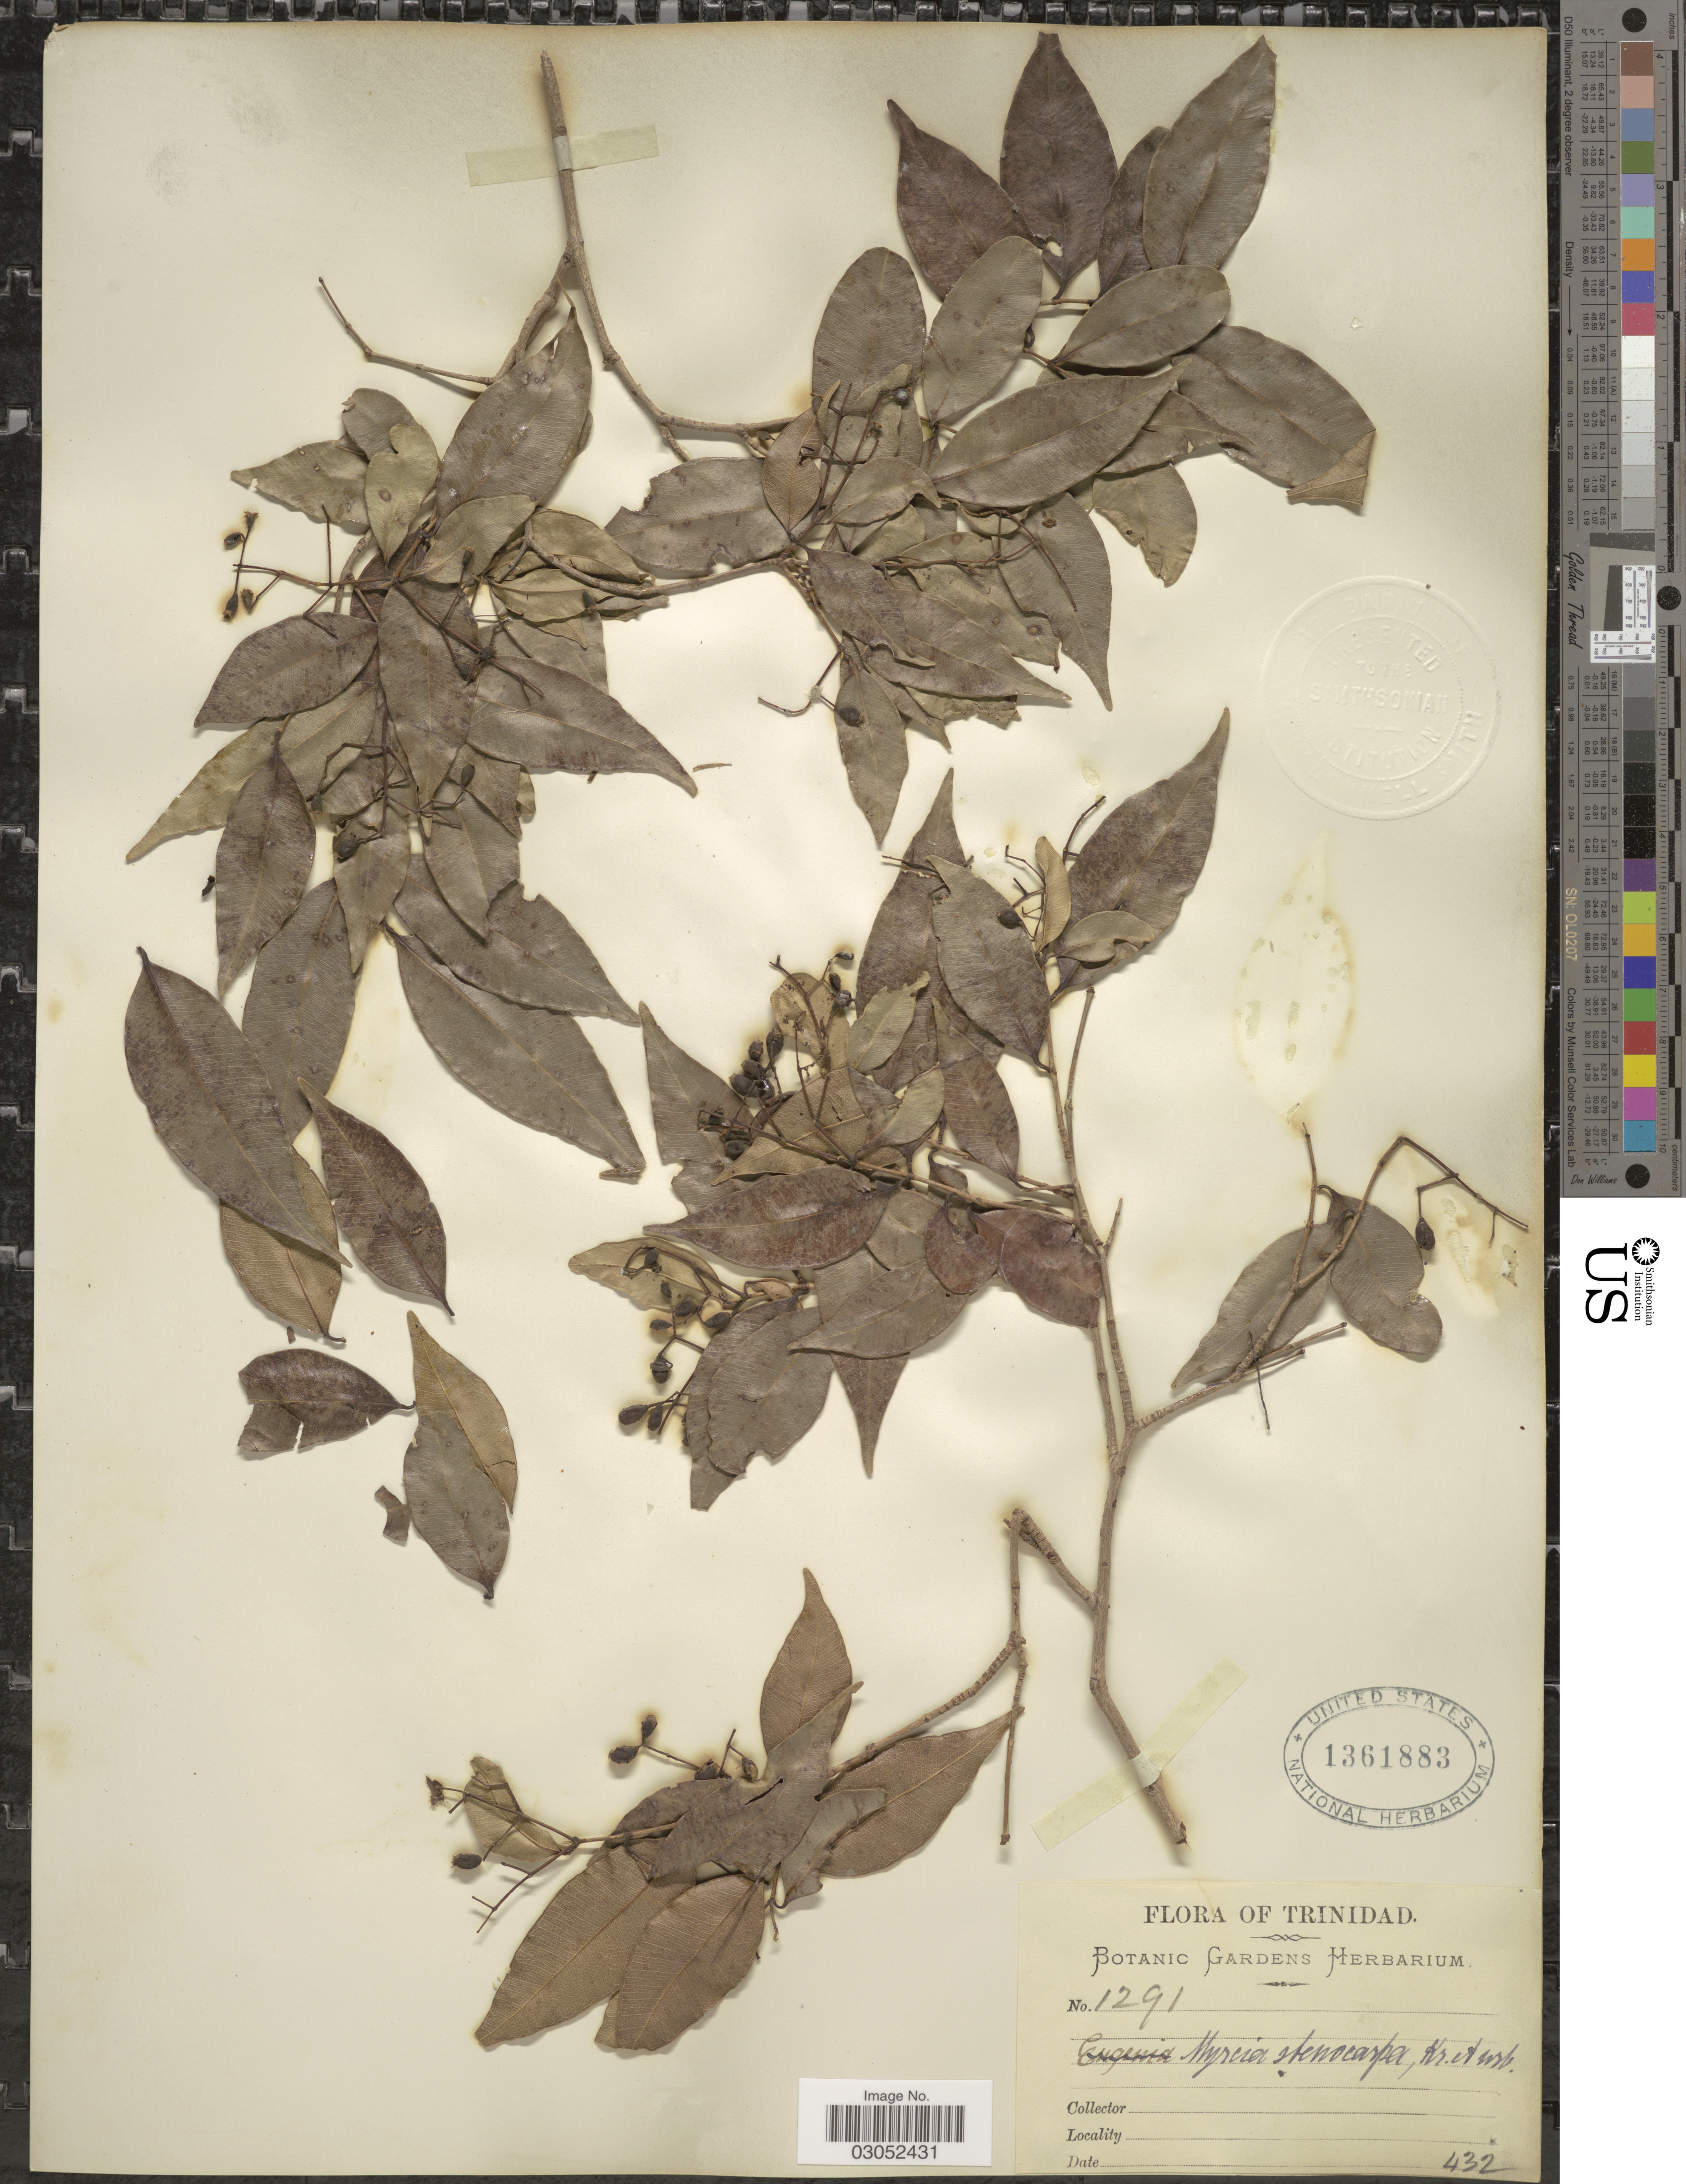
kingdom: Plantae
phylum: Tracheophyta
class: Magnoliopsida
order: Myrtales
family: Myrtaceae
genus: Myrcia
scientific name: Myrcia stenocarpa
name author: Krug & Urb.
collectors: Botanic Gardens Herbarium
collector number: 1291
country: Trinidad and Tobago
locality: Trinidad.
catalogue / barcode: US 1361883